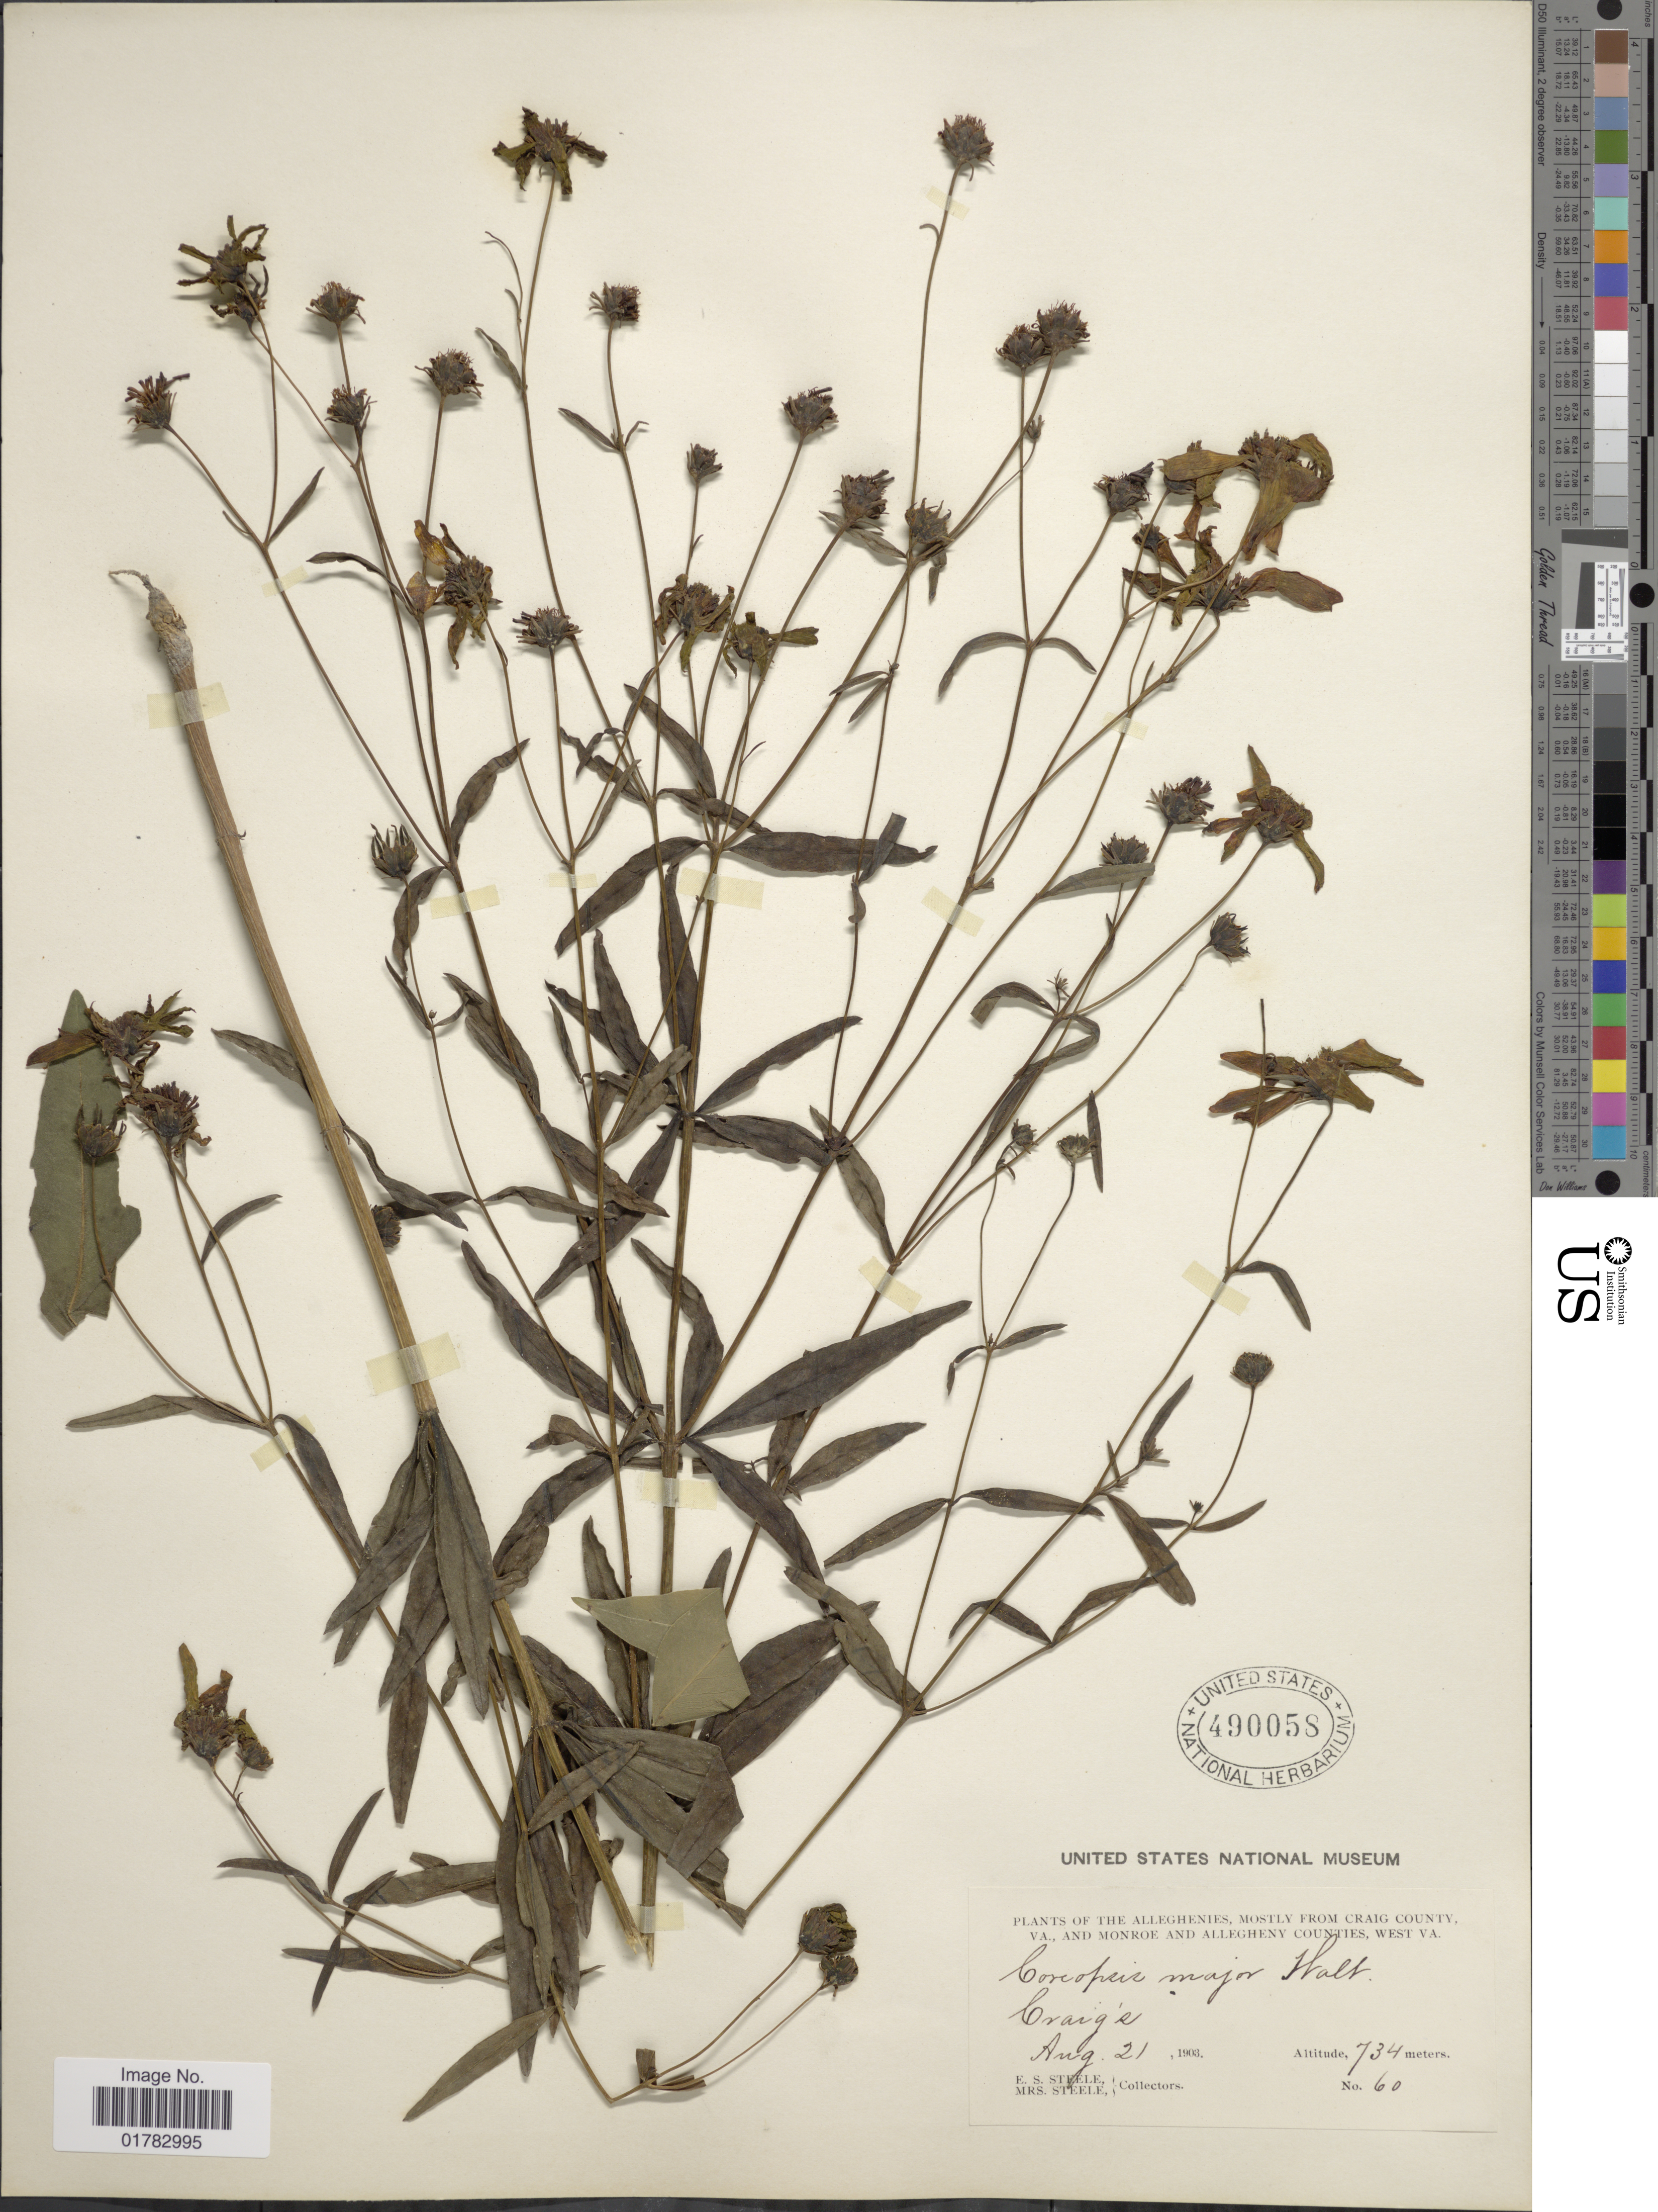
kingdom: Plantae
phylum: Tracheophyta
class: Magnoliopsida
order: Asterales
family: Asteraceae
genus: Coreopsis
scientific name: Coreopsis major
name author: Walter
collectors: E. Steele & Mrs. E. S. Steele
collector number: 60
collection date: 1903-08-21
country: United States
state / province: West Virginia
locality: Alleghensies, mostly from Craig County, VA., and Monroe and Allegheny Counties, Craig's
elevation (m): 734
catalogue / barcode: US 490058